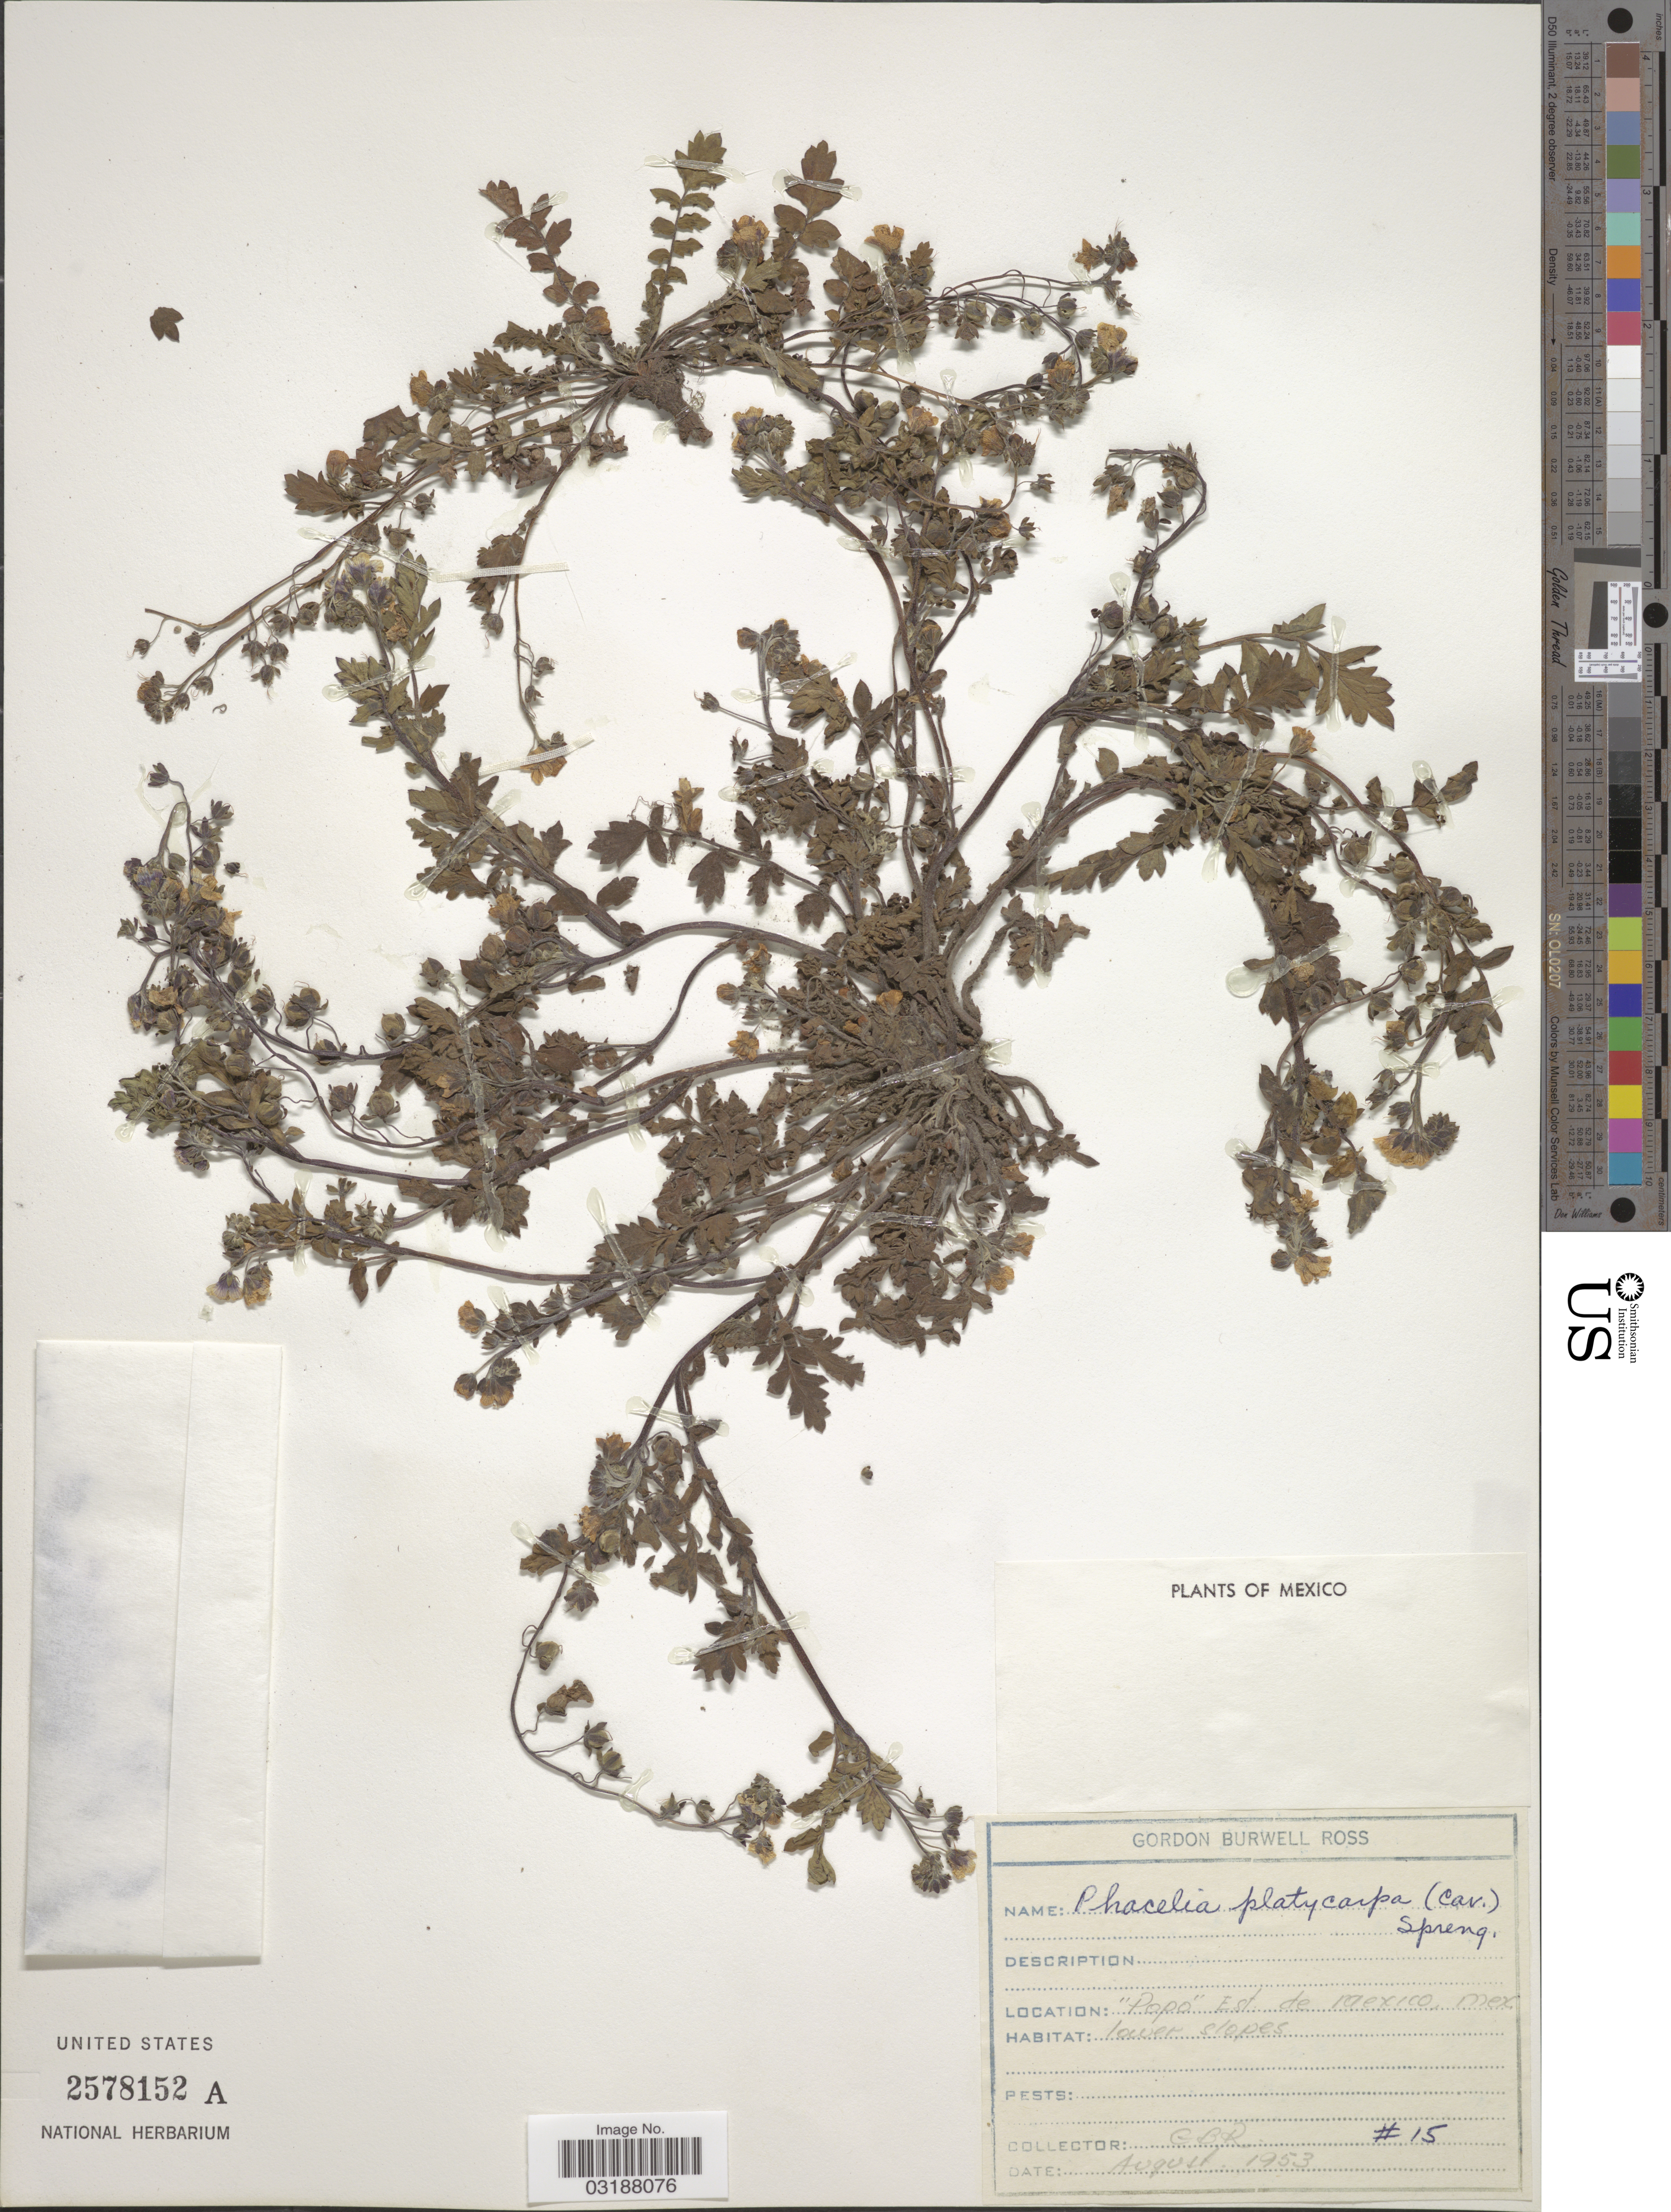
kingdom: Plantae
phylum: Tracheophyta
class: Magnoliopsida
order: Boraginales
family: Hydrophyllaceae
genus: Phacelia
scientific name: Phacelia platycarpa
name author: (Cav.) Spreng.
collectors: G. B. Ross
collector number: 15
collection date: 1953-08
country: Mexico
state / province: México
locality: Popo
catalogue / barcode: US 2578152A